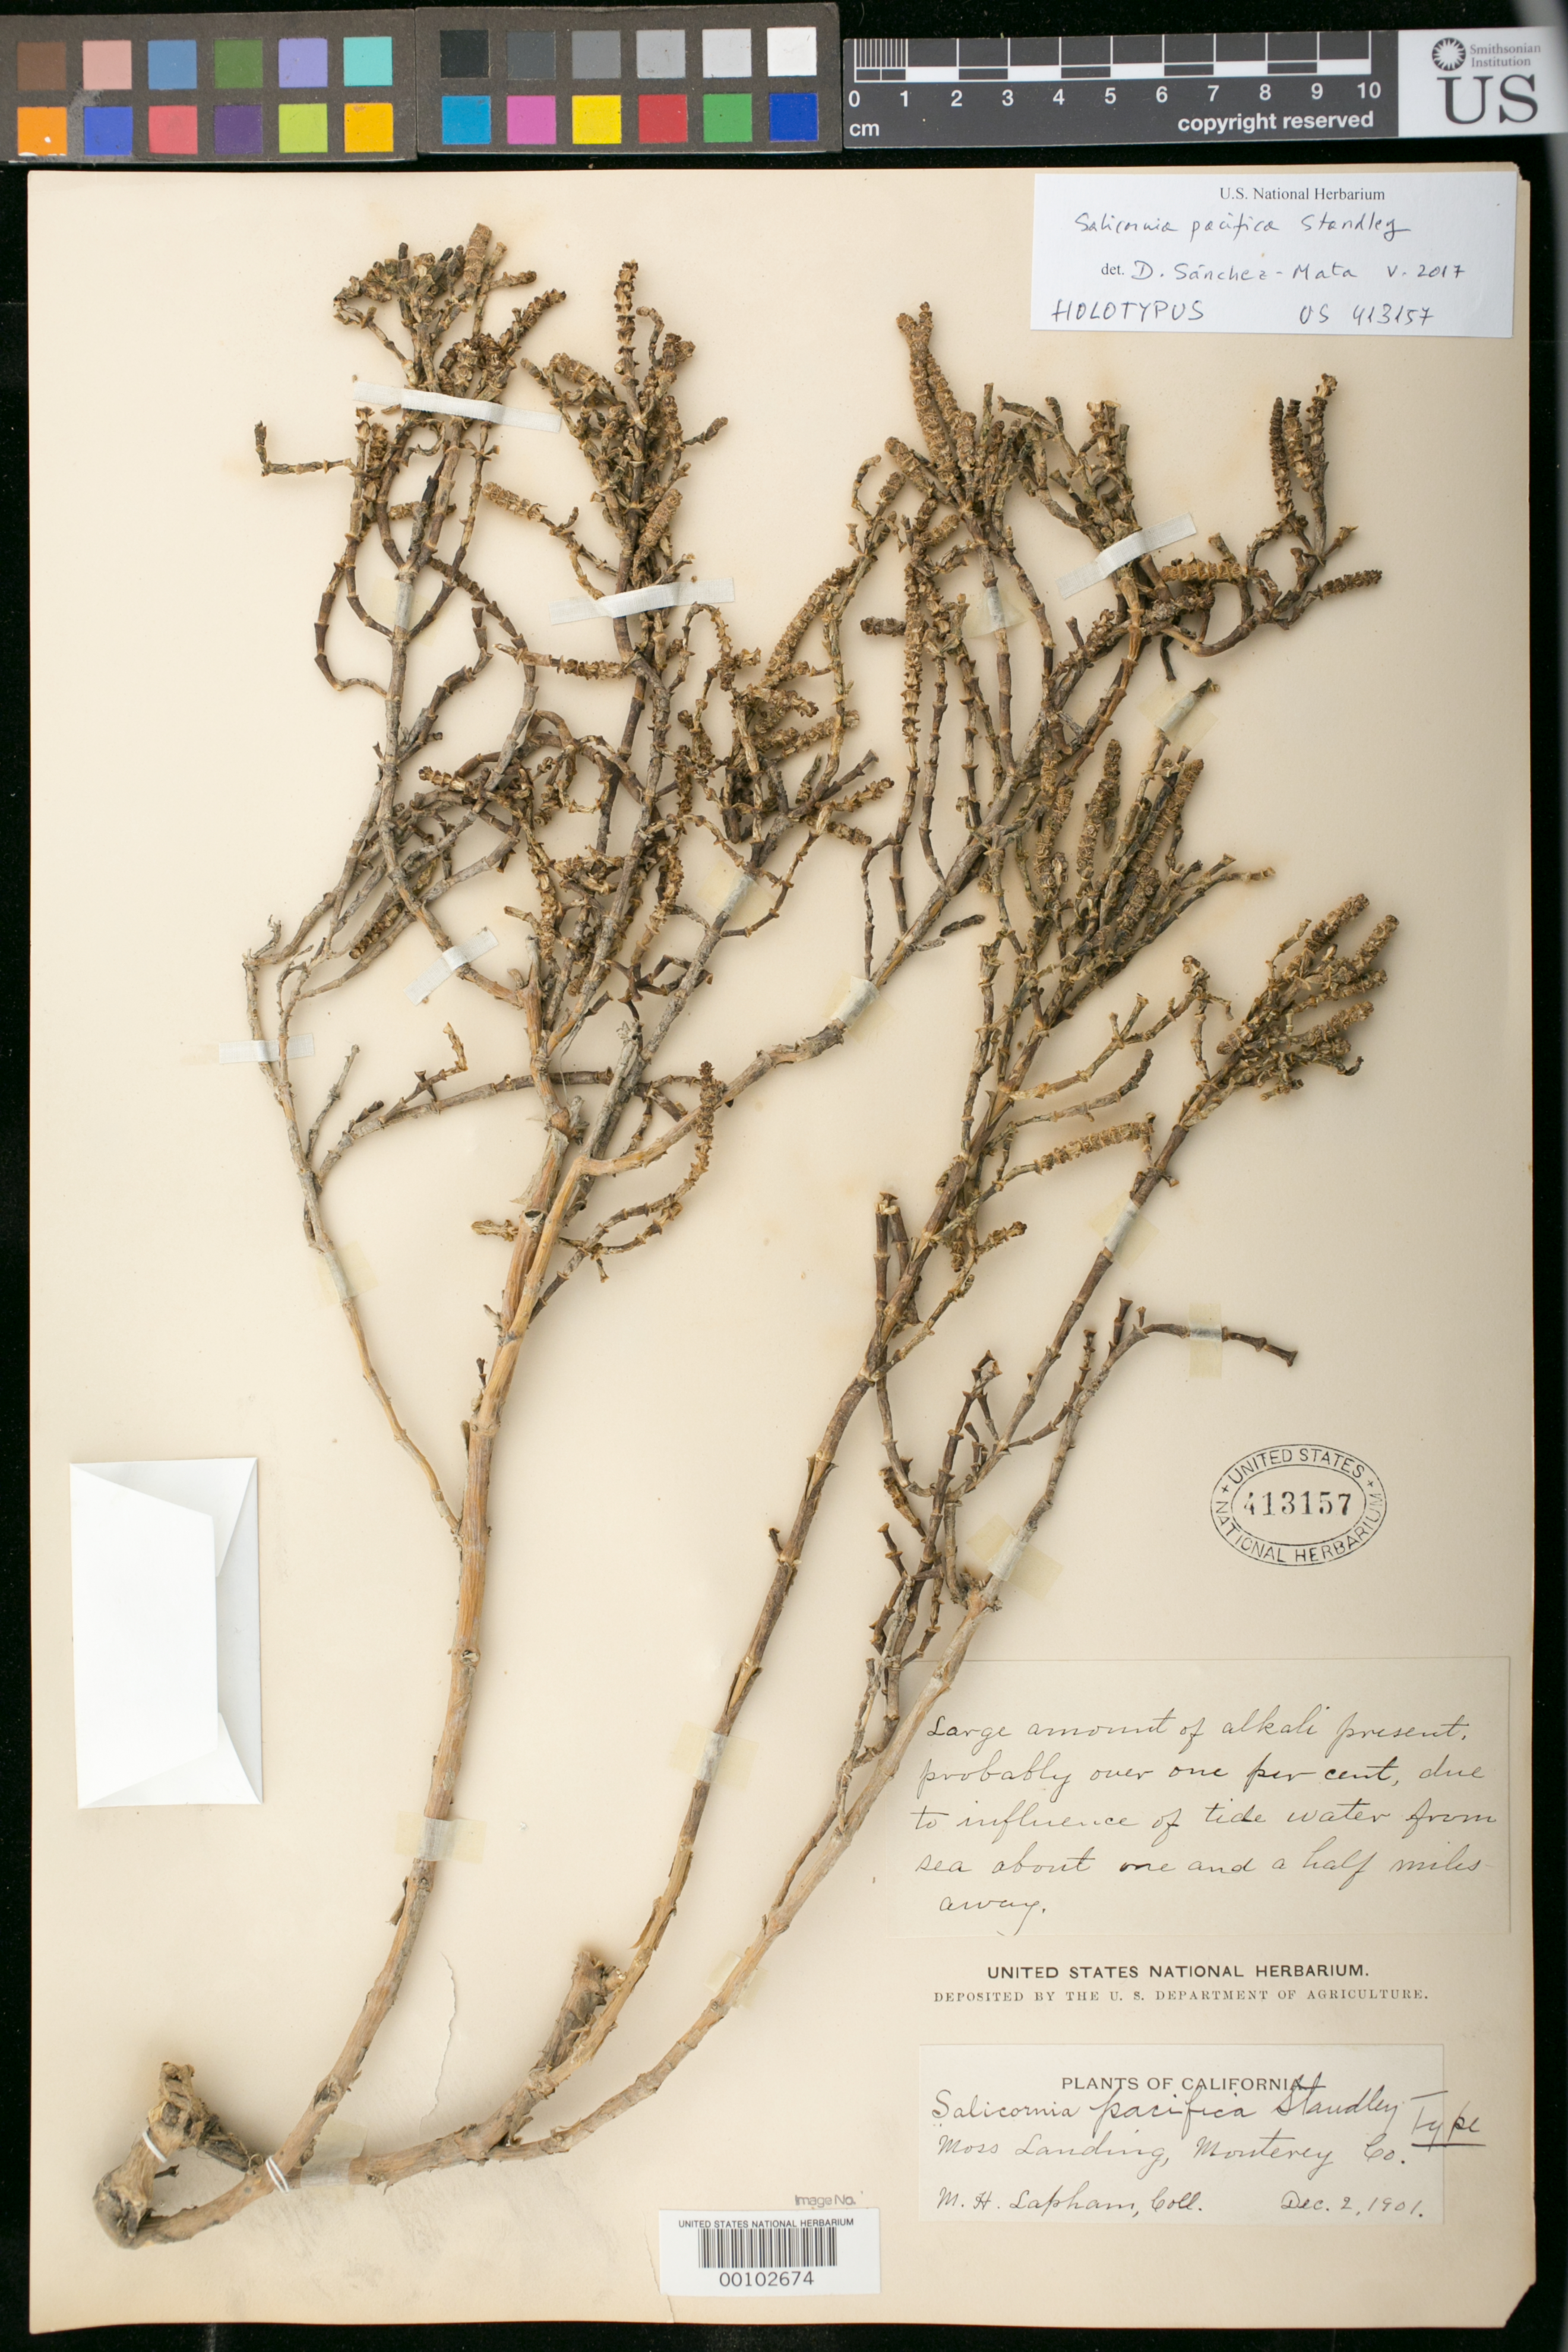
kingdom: Plantae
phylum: Tracheophyta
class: Magnoliopsida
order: Caryophyllales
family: Amaranthaceae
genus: Salicornia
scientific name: Salicornia pacifica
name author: Standl.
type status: Holotype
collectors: M. Lapham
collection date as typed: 02 Dec 1901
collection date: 1901-12-02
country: United States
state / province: California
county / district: Monterey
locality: Moss Landing.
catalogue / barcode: US 413157